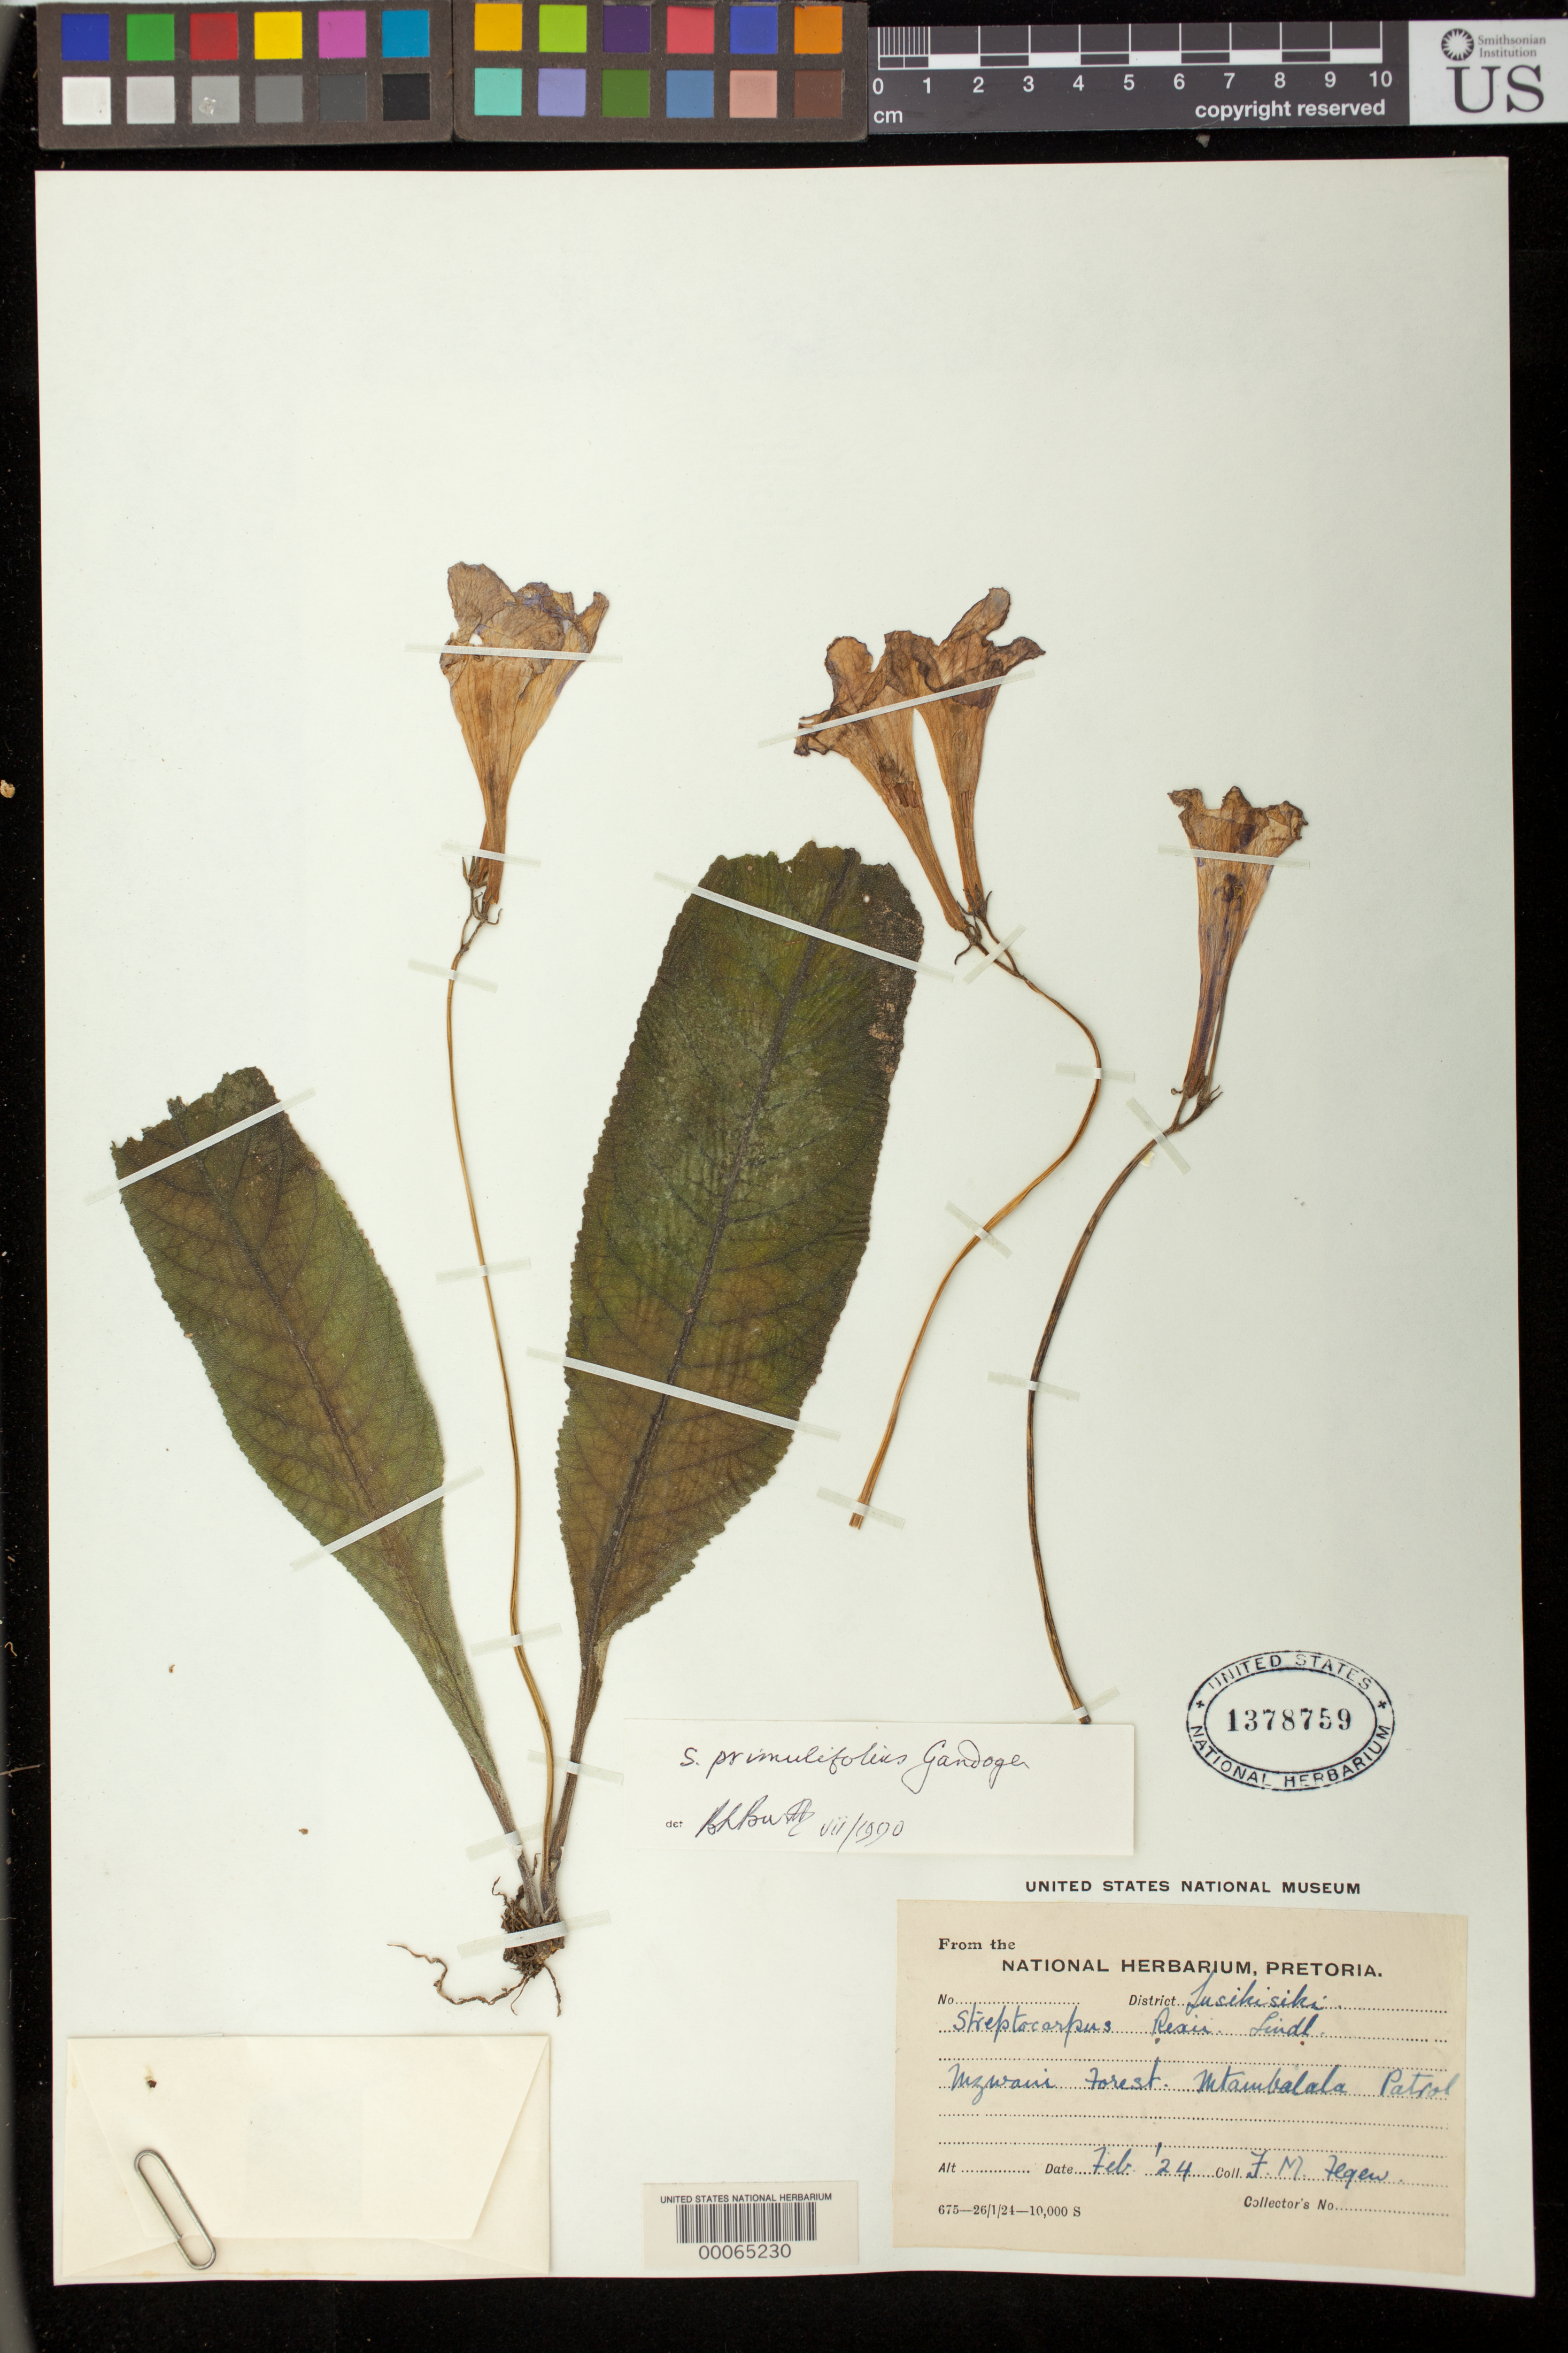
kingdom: Plantae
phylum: Tracheophyta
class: Magnoliopsida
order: Lamiales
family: Gesneriaceae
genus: Streptocarpus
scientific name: Streptocarpus primulifolius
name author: Gand.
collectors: F. Fegen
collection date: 1924-02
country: South Africa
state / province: Eastern Cape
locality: Mzwani Forest. Mtambalala Patrol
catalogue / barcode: US 1378759